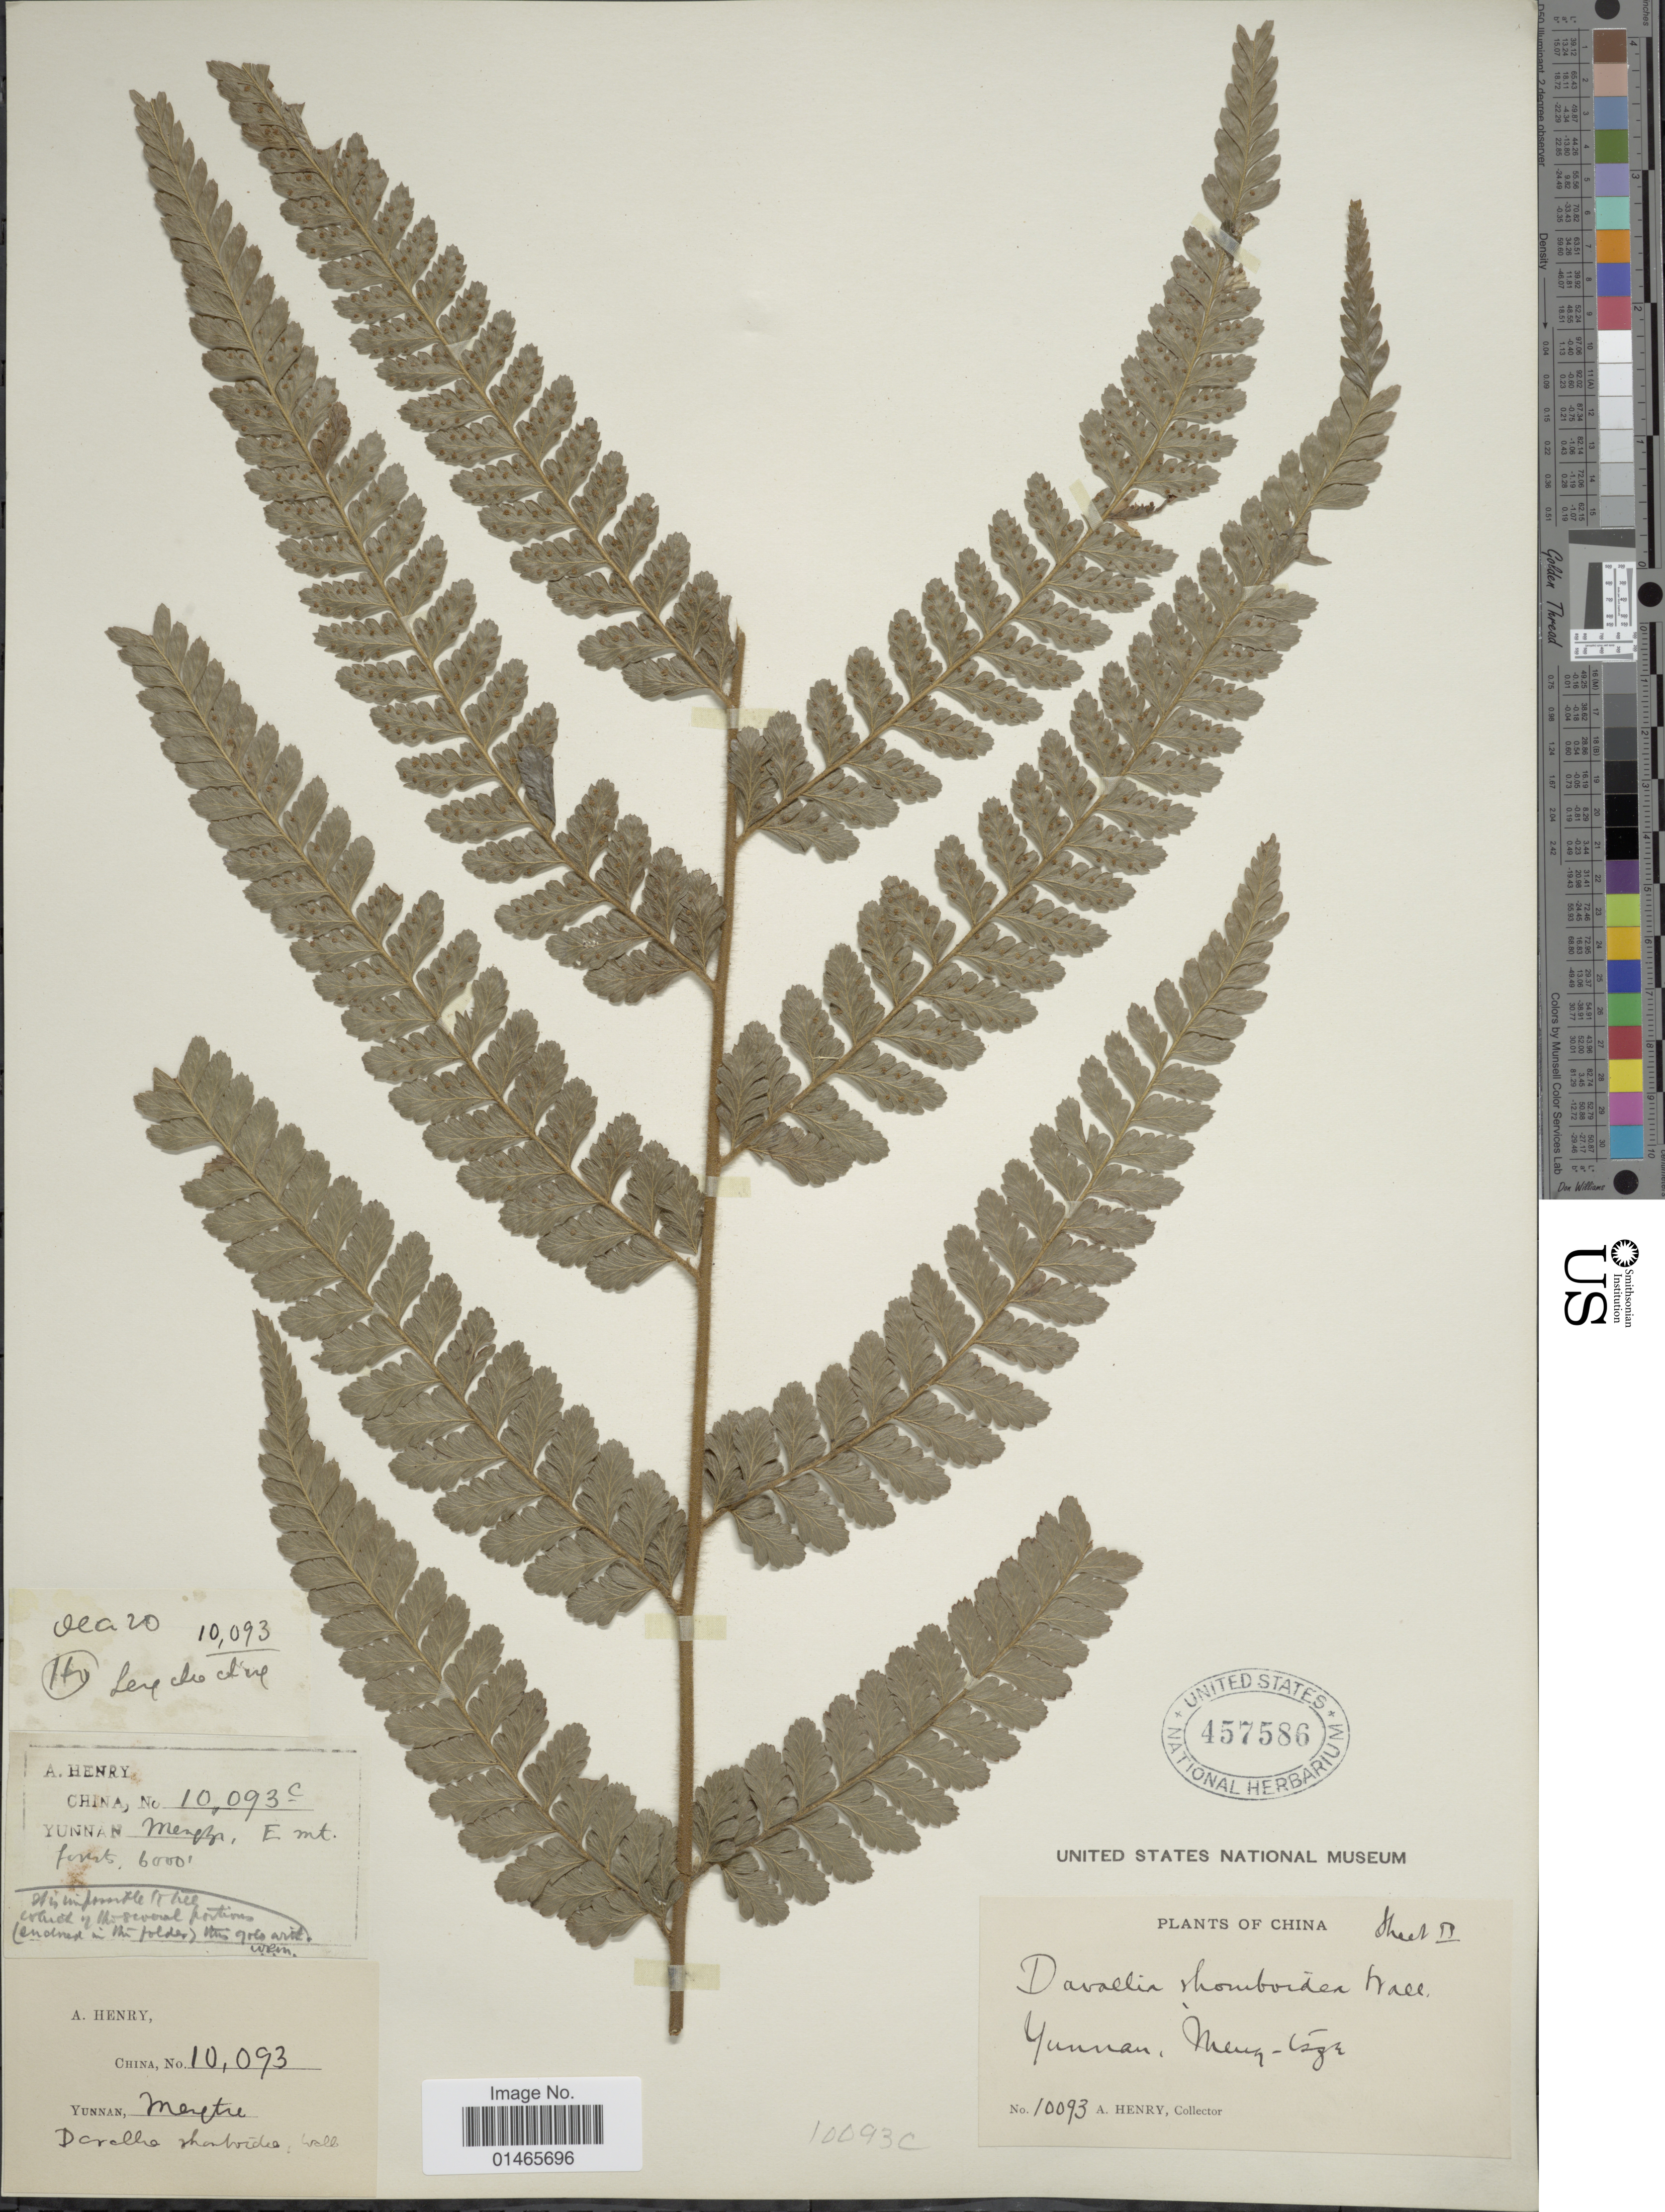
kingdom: Plantae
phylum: Tracheophyta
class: Polypodiopsida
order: Polypodiales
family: Dennstaedtiaceae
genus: Microlepia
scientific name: Microlepia rhomboidea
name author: (Wall. ex Kunze) Prantl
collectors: A. Henry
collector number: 10093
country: China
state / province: Yunnan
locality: Meng-tze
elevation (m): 1829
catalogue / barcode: US 457586